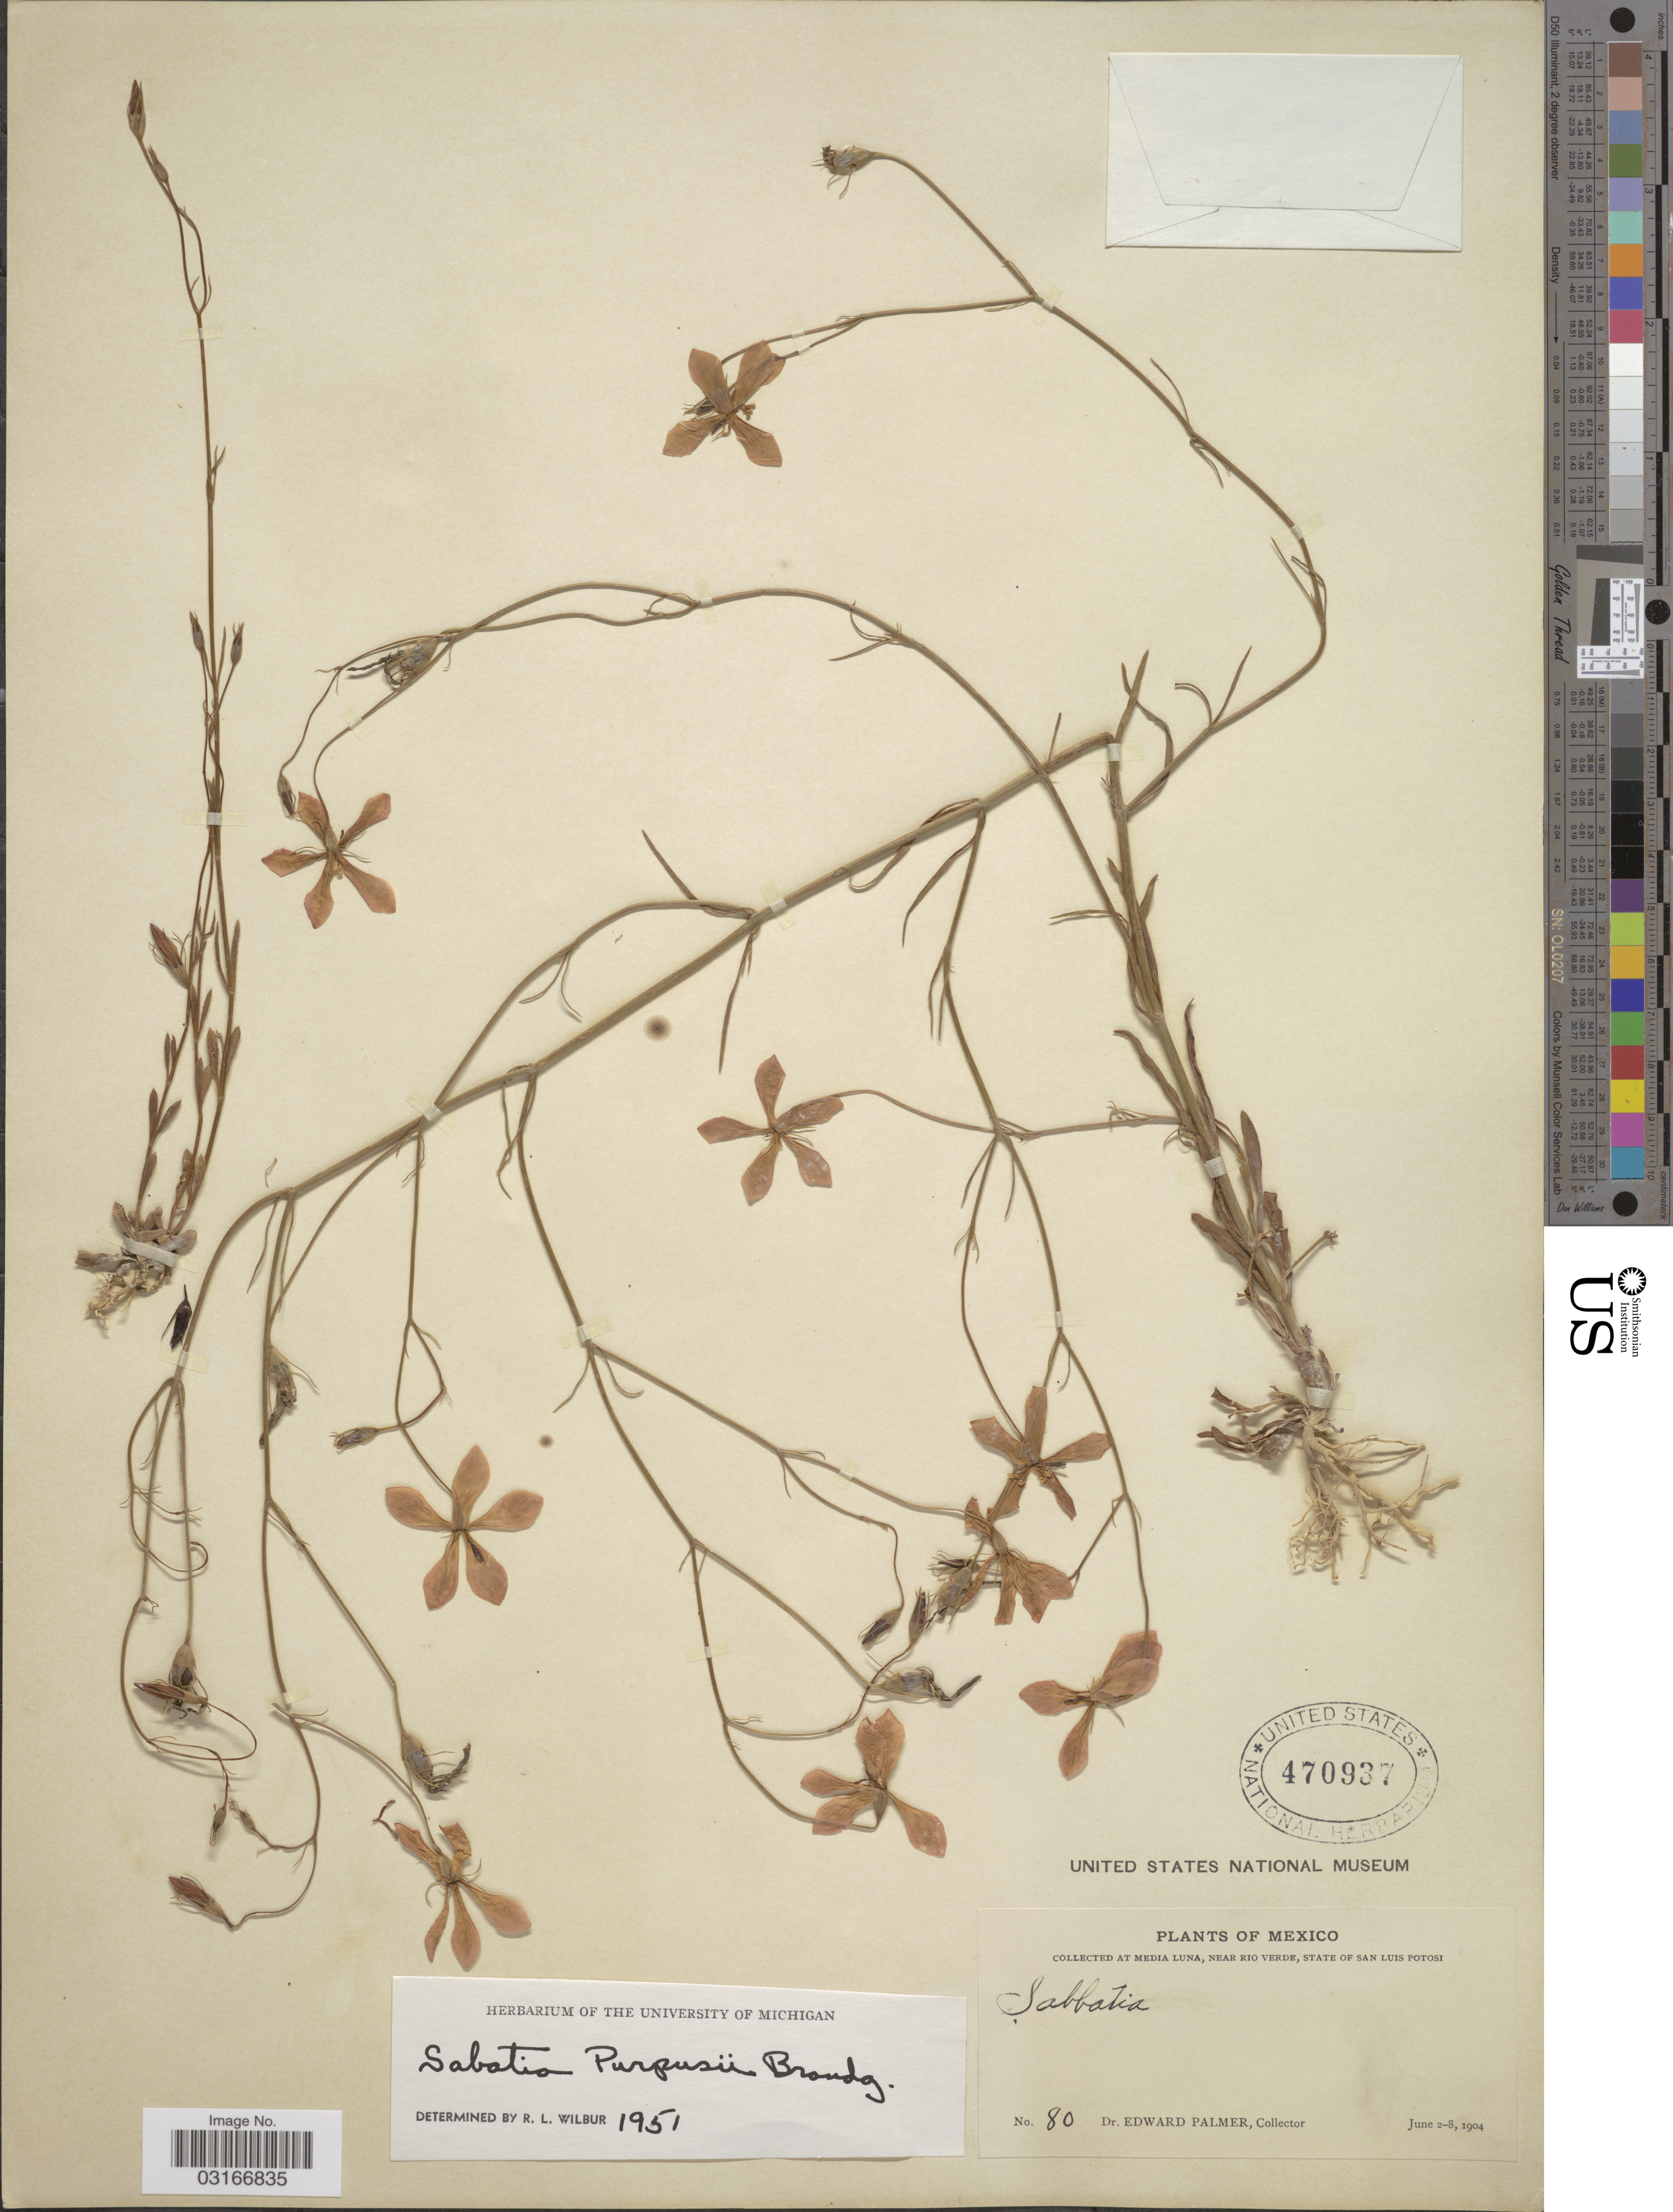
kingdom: Plantae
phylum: Tracheophyta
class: Magnoliopsida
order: Gentianales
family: Gentianaceae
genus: Sabatia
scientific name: Sabatia purpusii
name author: Brandegee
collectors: E. Palmer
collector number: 80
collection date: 1904-06-02/1904-06-08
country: Mexico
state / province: San Luis Potosí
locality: At Media Luna, near Rio Verde, State of San Luis Potosi.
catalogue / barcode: US 470937